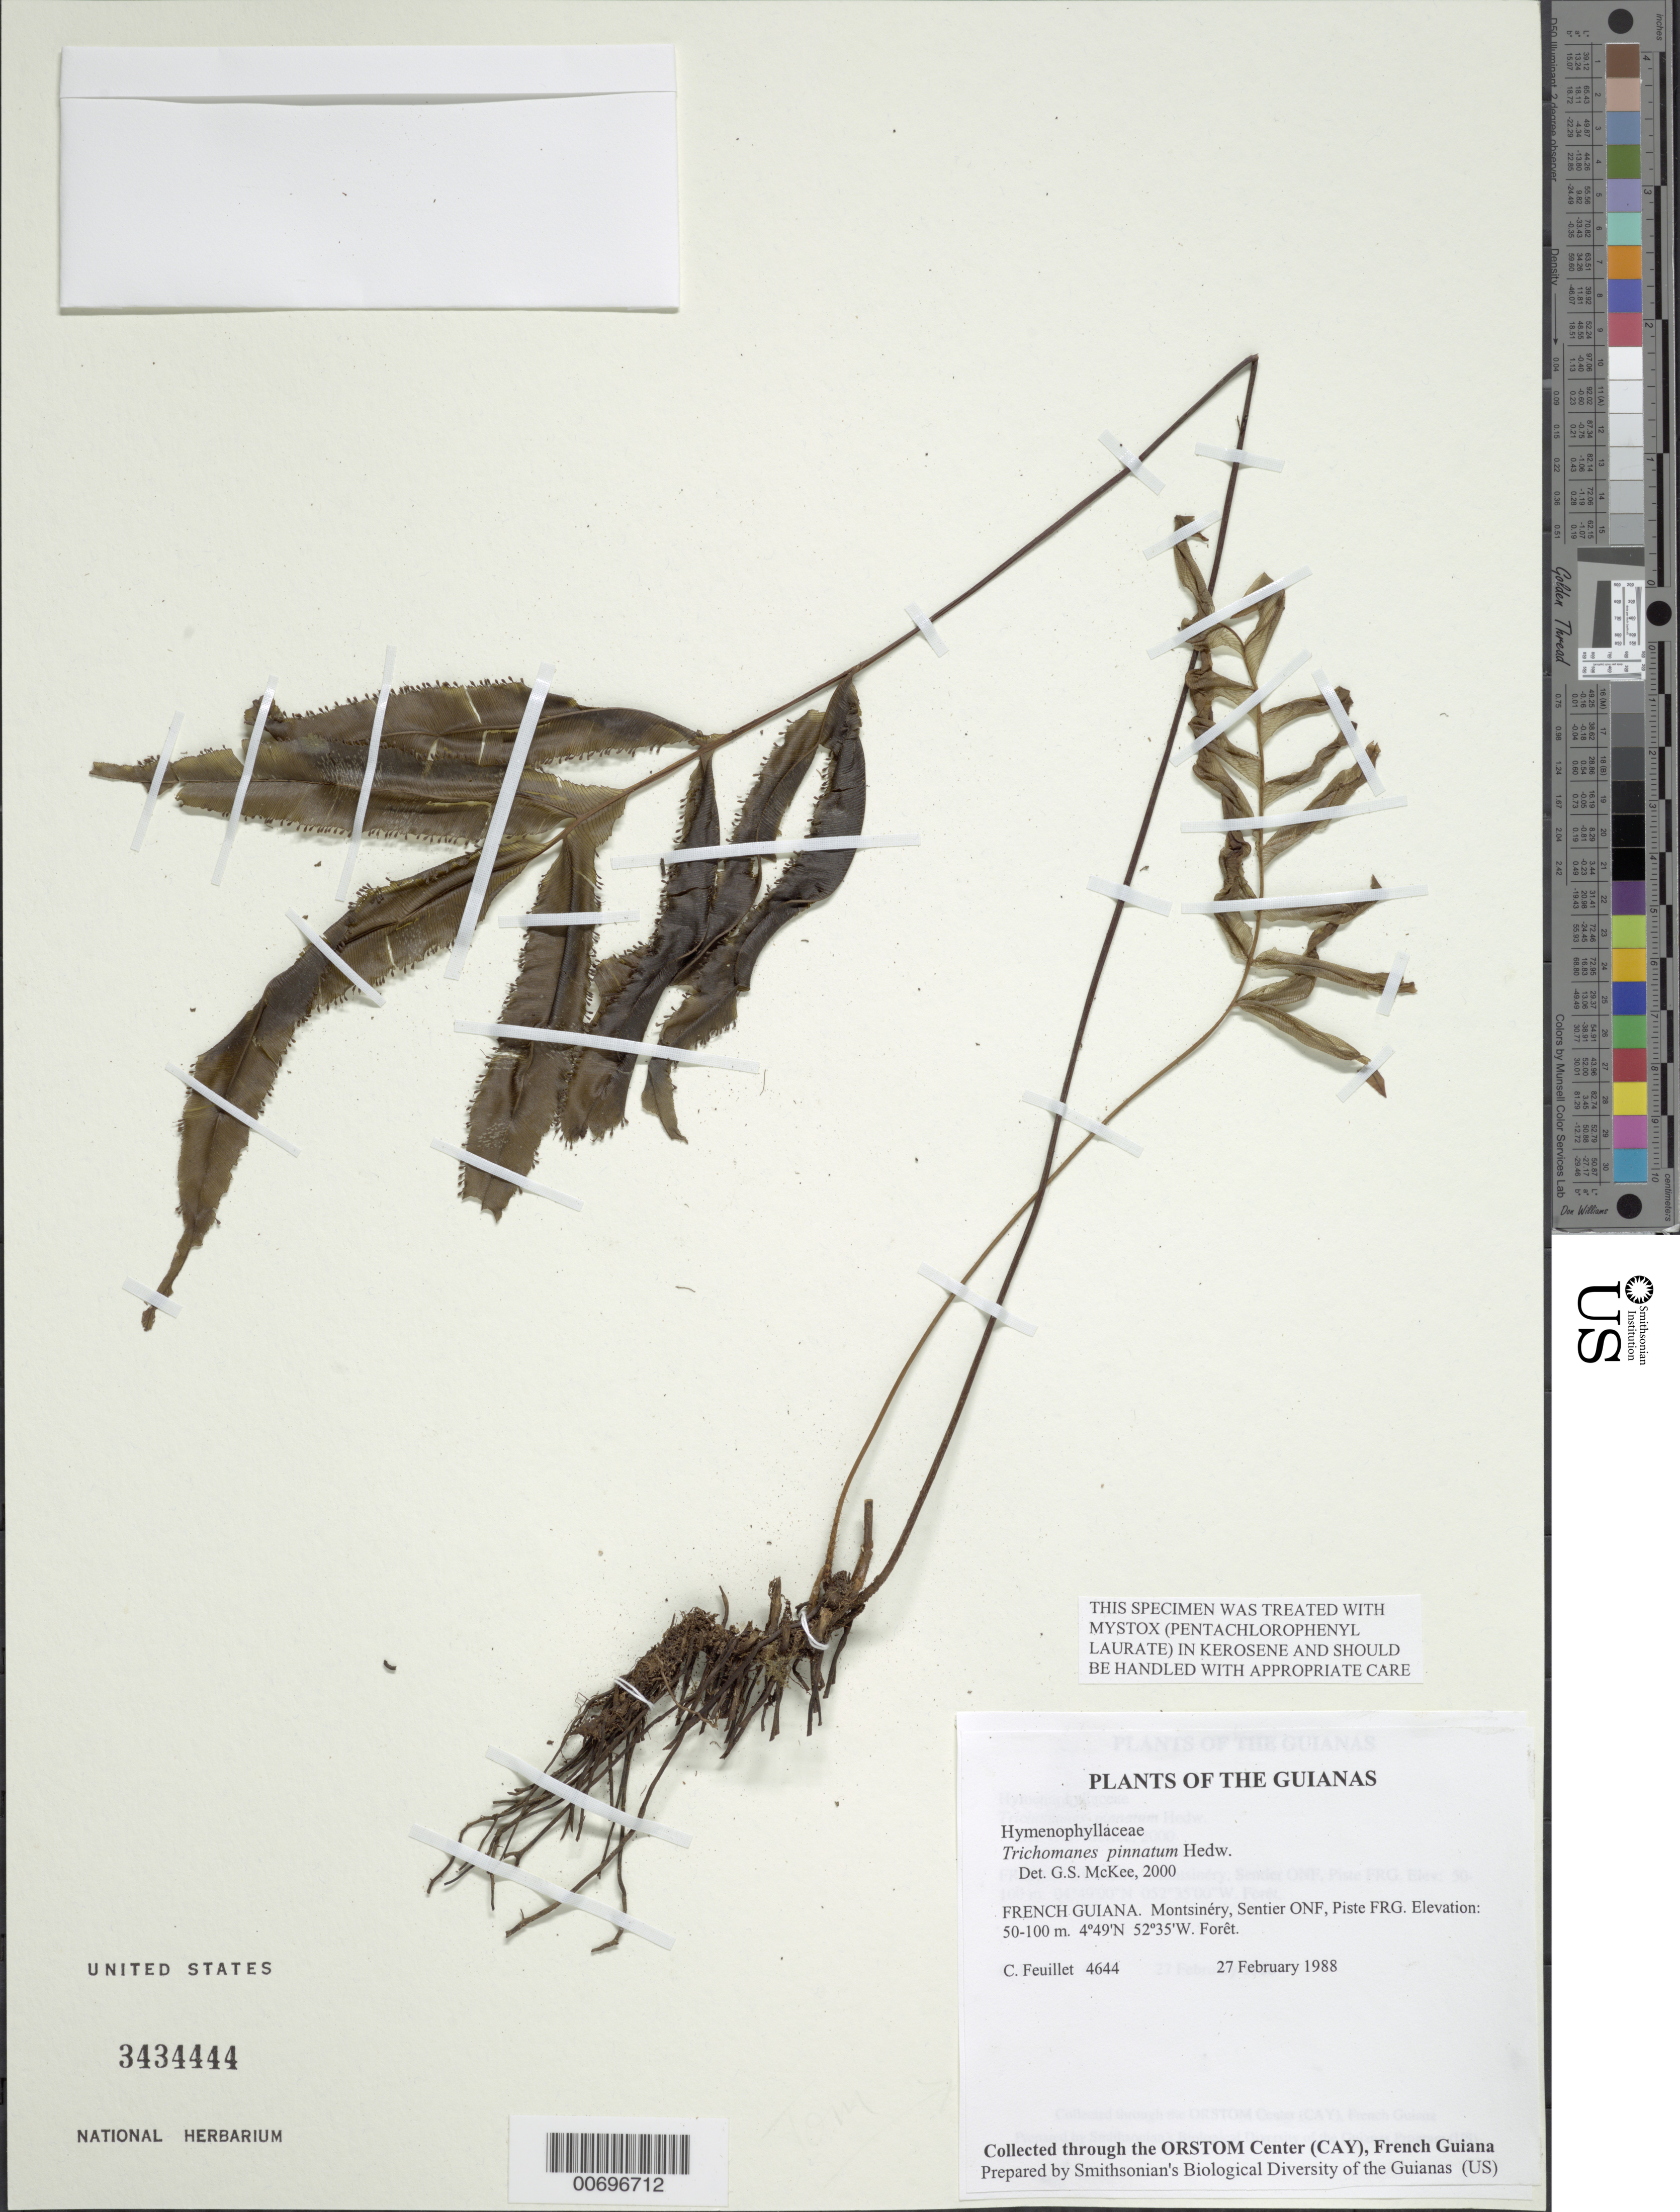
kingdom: Plantae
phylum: Tracheophyta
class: Polypodiopsida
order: Hymenophyllales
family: Hymenophyllaceae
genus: Trichomanes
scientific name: Trichomanes pinnatum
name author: Hedw.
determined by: McKee, G. S., (US), NMNH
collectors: C. Feuillet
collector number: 4644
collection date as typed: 27-Feb-88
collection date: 1988-02-27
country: French Guiana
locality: Montsinéry, Sentier ONF, Piste FRG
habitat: Forêt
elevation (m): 50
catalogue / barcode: US 3434444